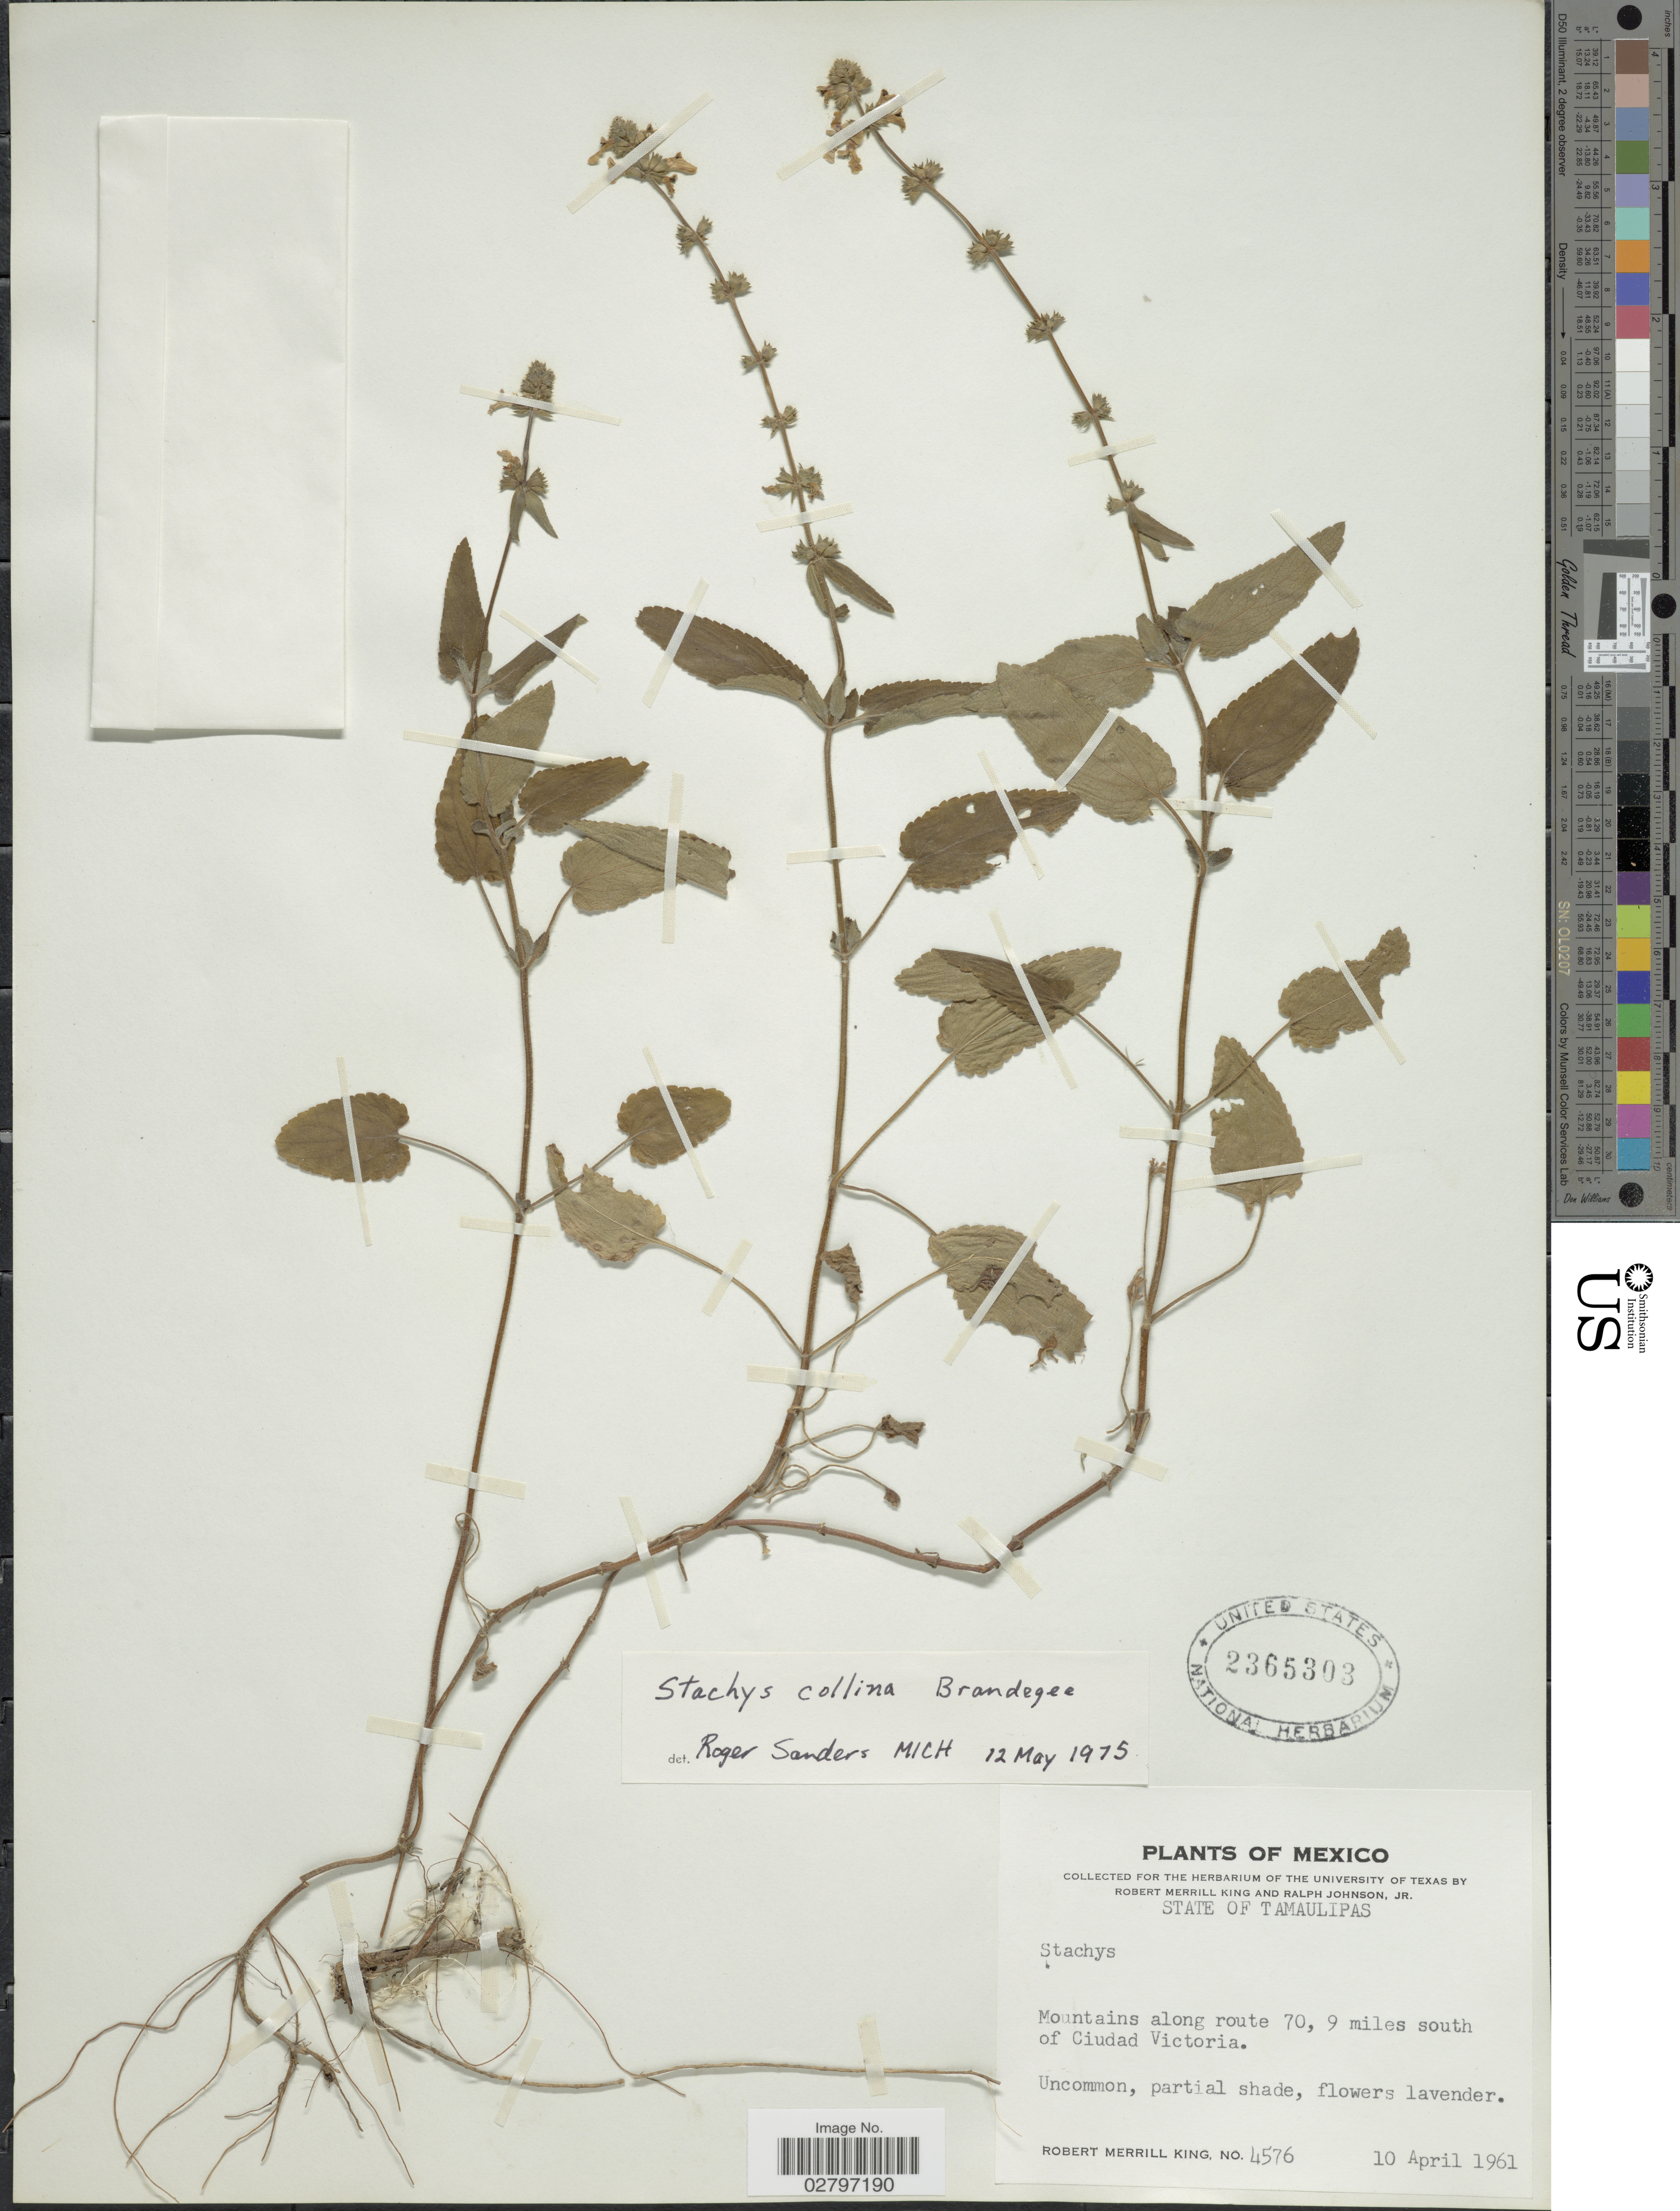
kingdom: Plantae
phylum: Tracheophyta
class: Magnoliopsida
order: Lamiales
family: Lamiaceae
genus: Stachys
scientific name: Stachys collina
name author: Brandegee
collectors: R. M. King & R. Johnson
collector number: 4576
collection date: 1961-04-10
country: Mexico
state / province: Tamaulipas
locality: Mountains along route 70, 9 miles south of Ciudad Victoria.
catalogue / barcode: US 2365303